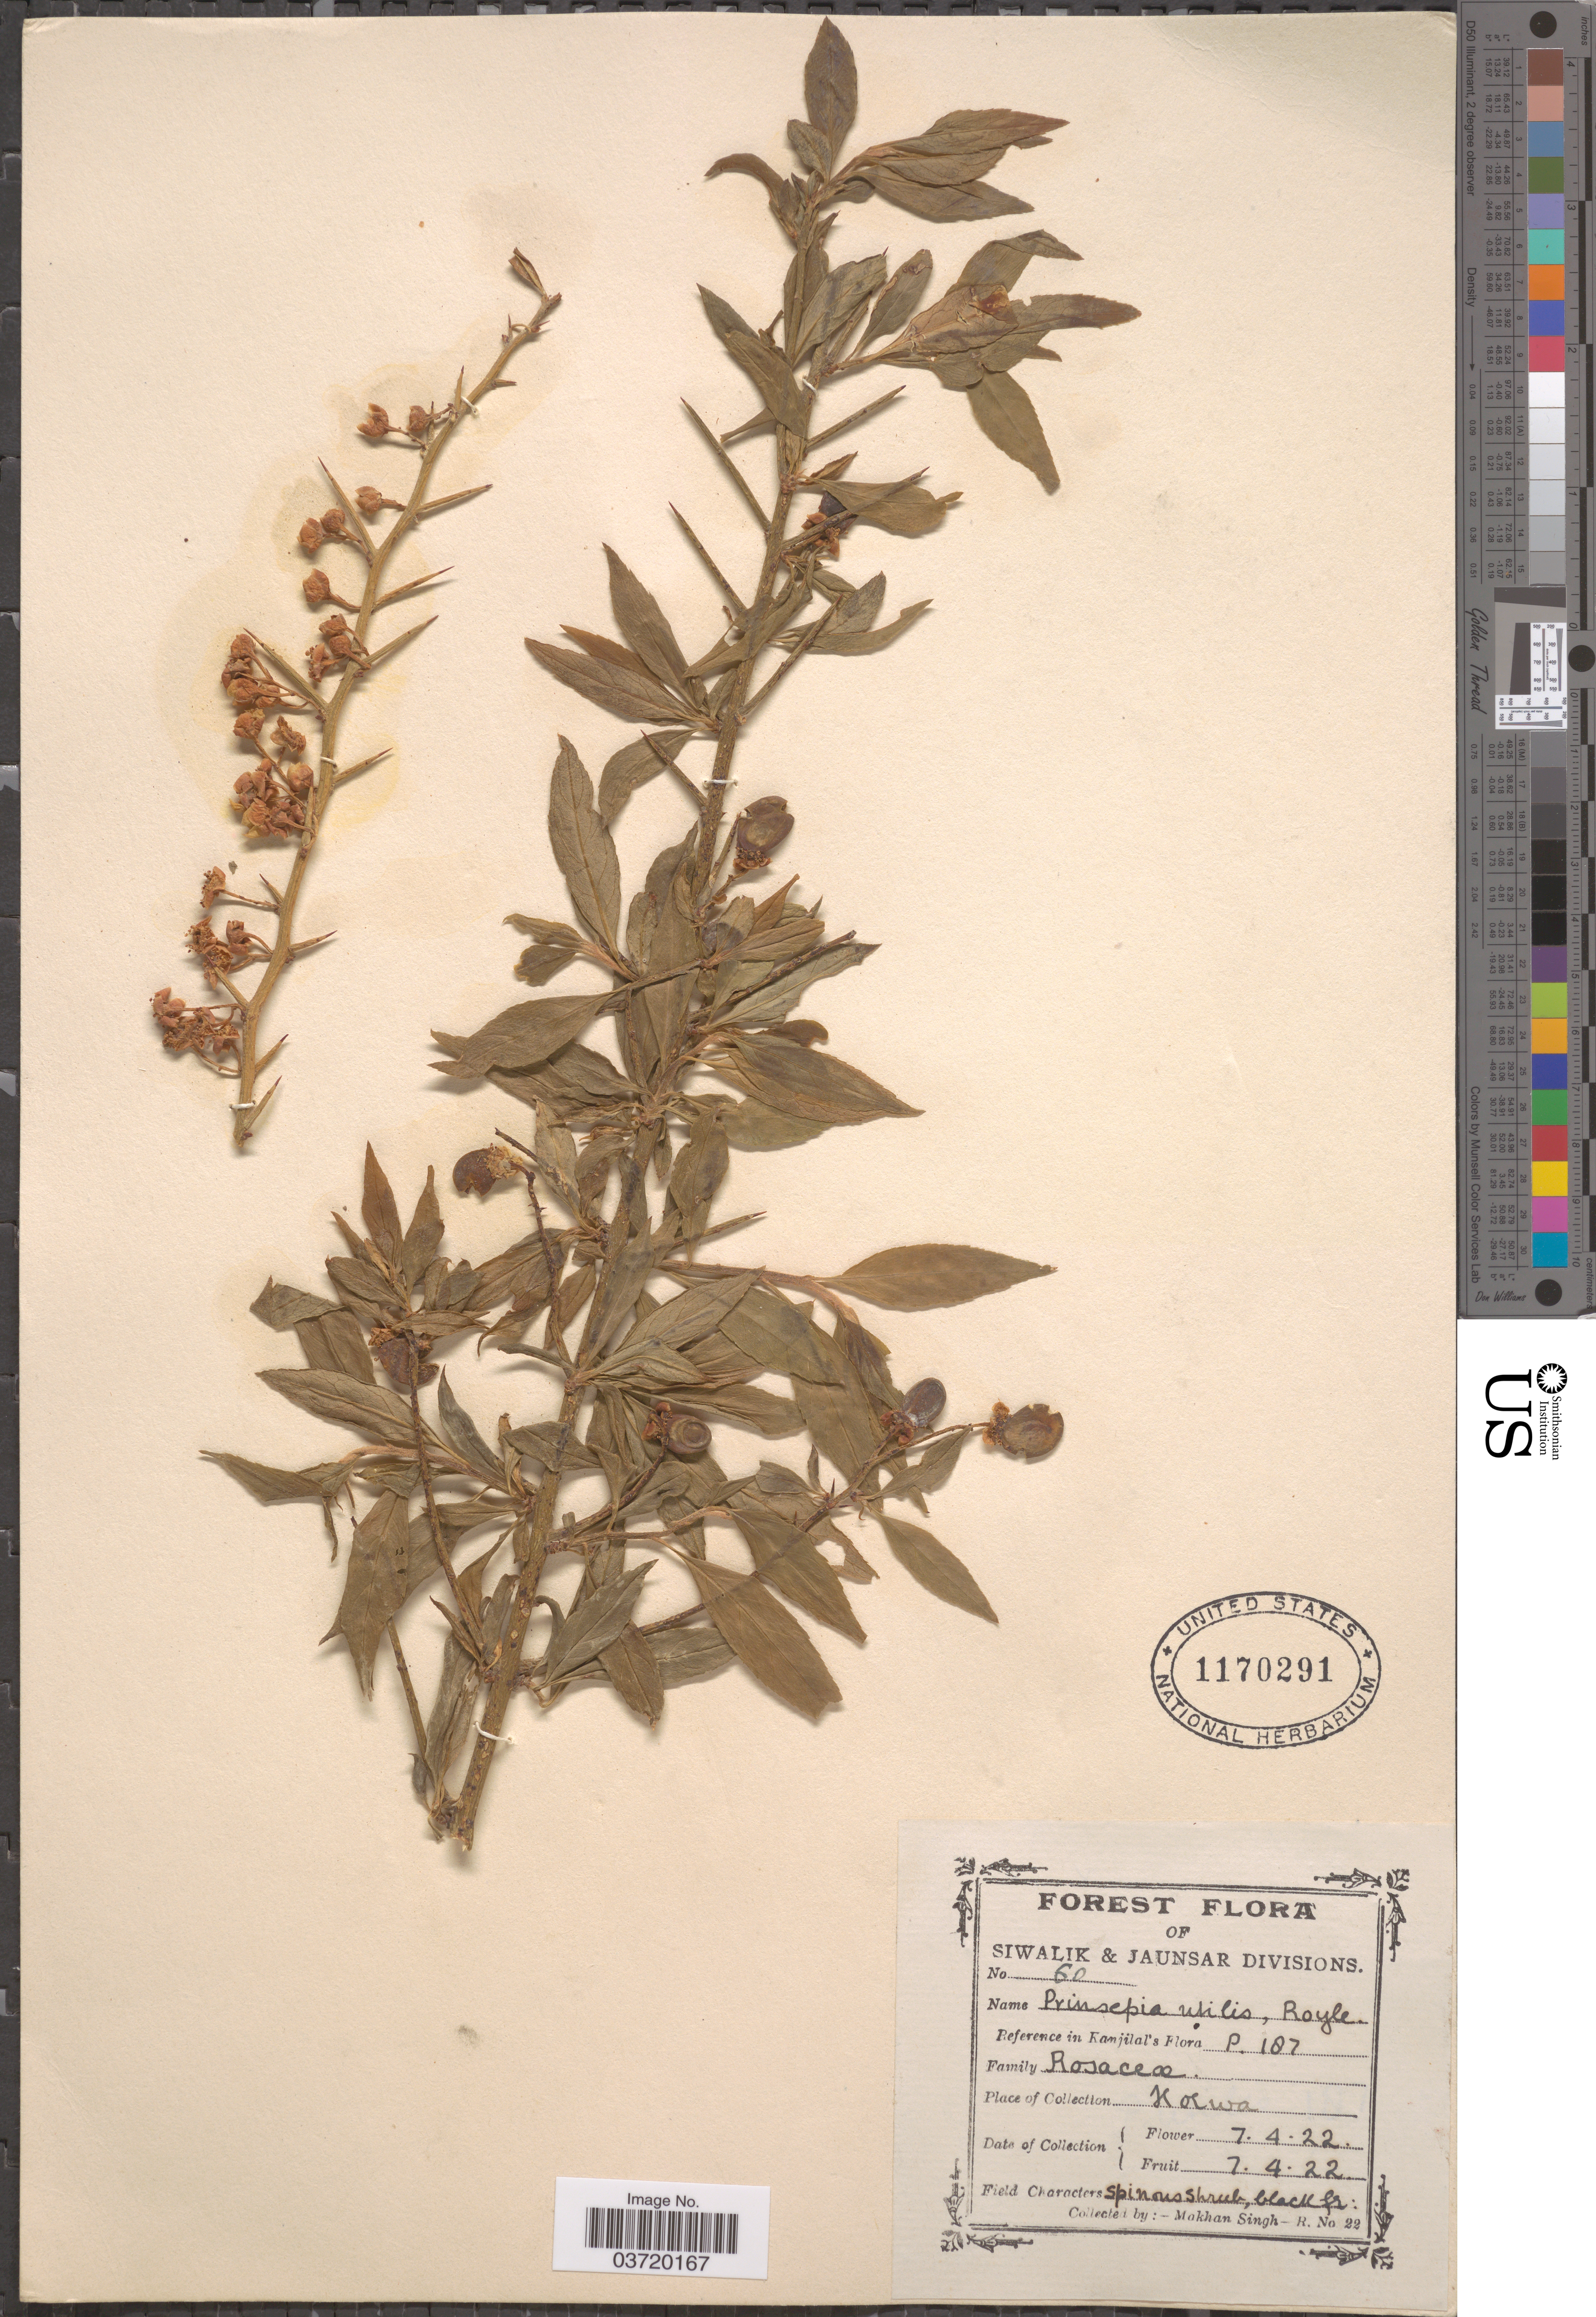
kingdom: Plantae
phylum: Tracheophyta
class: Magnoliopsida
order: Rosales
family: Rosaceae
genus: Prinsepia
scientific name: Prinsepia utilis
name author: Royle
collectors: M. Singh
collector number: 60/22?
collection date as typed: Transcribed d/m/y: 7/4/22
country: India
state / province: Madhya Pradesh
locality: Siwalik & Jaunsar Divisions. Kolwa.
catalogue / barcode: US 1170291